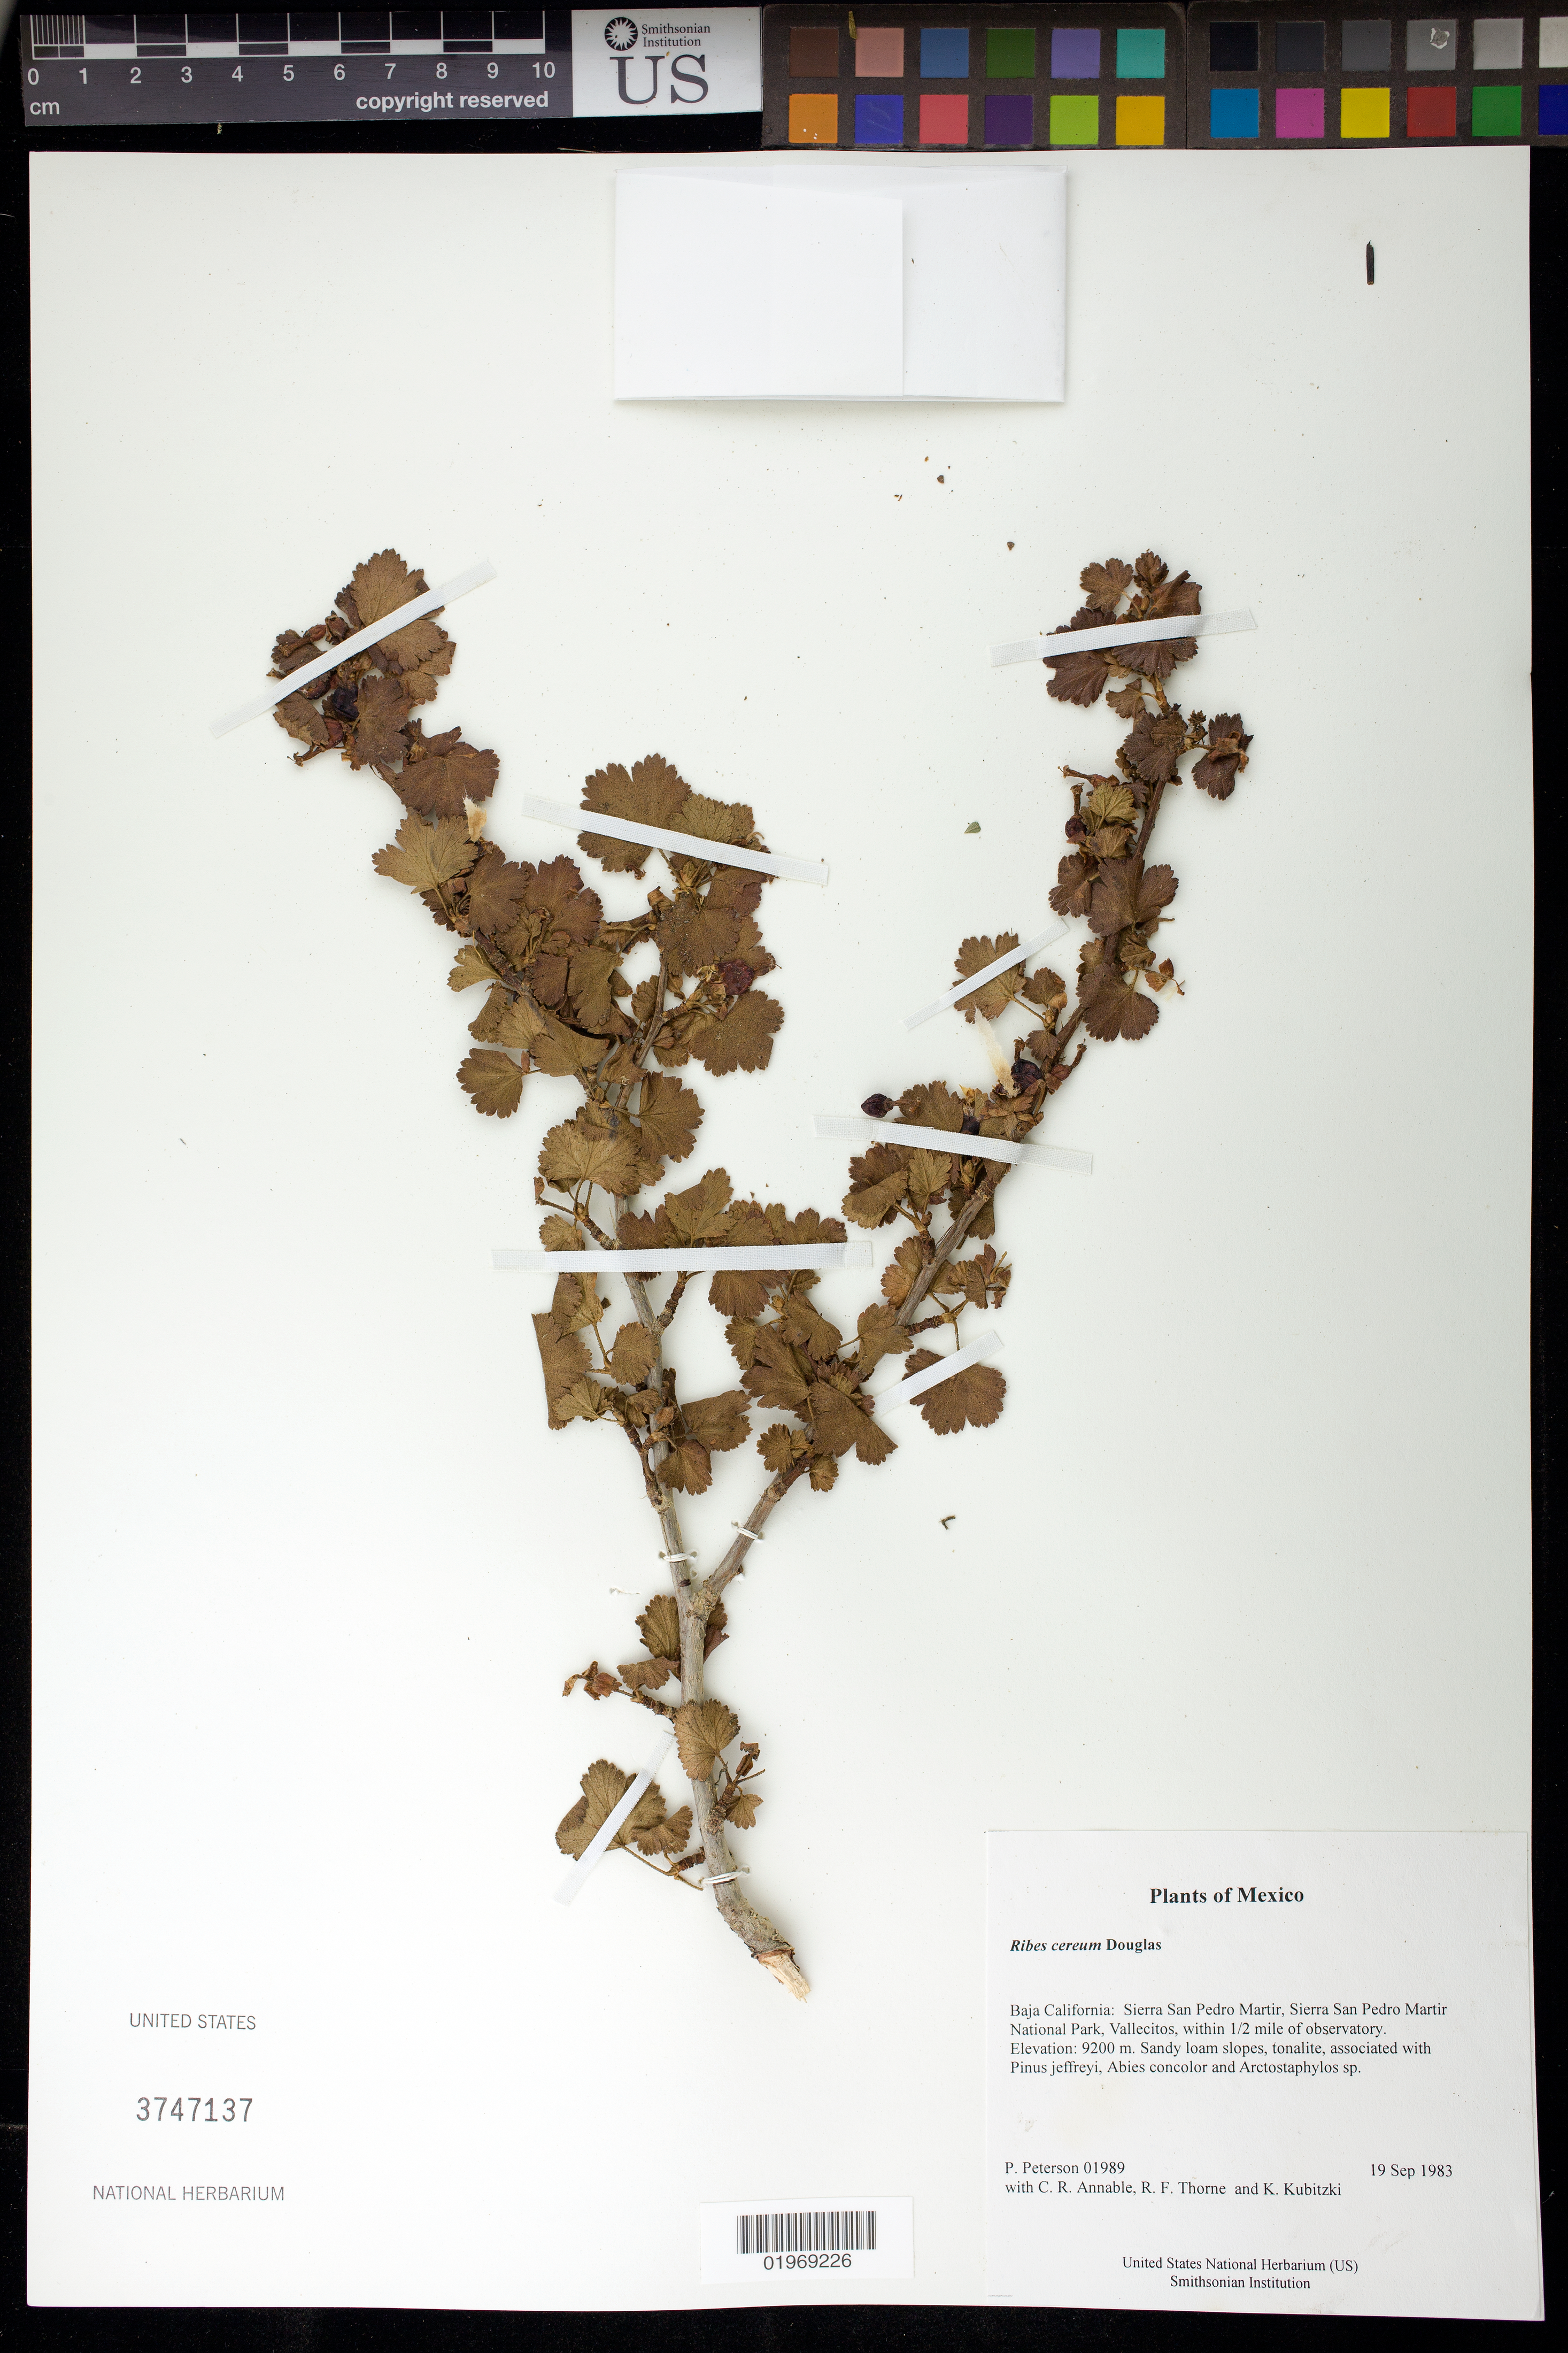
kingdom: Plantae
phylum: Tracheophyta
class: Magnoliopsida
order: Saxifragales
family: Grossulariaceae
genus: Ribes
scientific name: Ribes cereum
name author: Douglas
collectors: P. M. Peterson, C. R. Annable, R. F. Thorne & K. Kubitzki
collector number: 01989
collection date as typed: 19 Sep 1983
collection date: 1983-09-19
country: Mexico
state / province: Baja California Norte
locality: Sierra San Pedro Martir, Sierra San Pedro Martir National Park, Vallecitos, within 1/2 mile of observatory.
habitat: Sandy loam slopes, tonalite, associated with Pinus jeffreyi, Abies concolor and Arctostaphylos sp.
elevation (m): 9200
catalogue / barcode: US 3747137